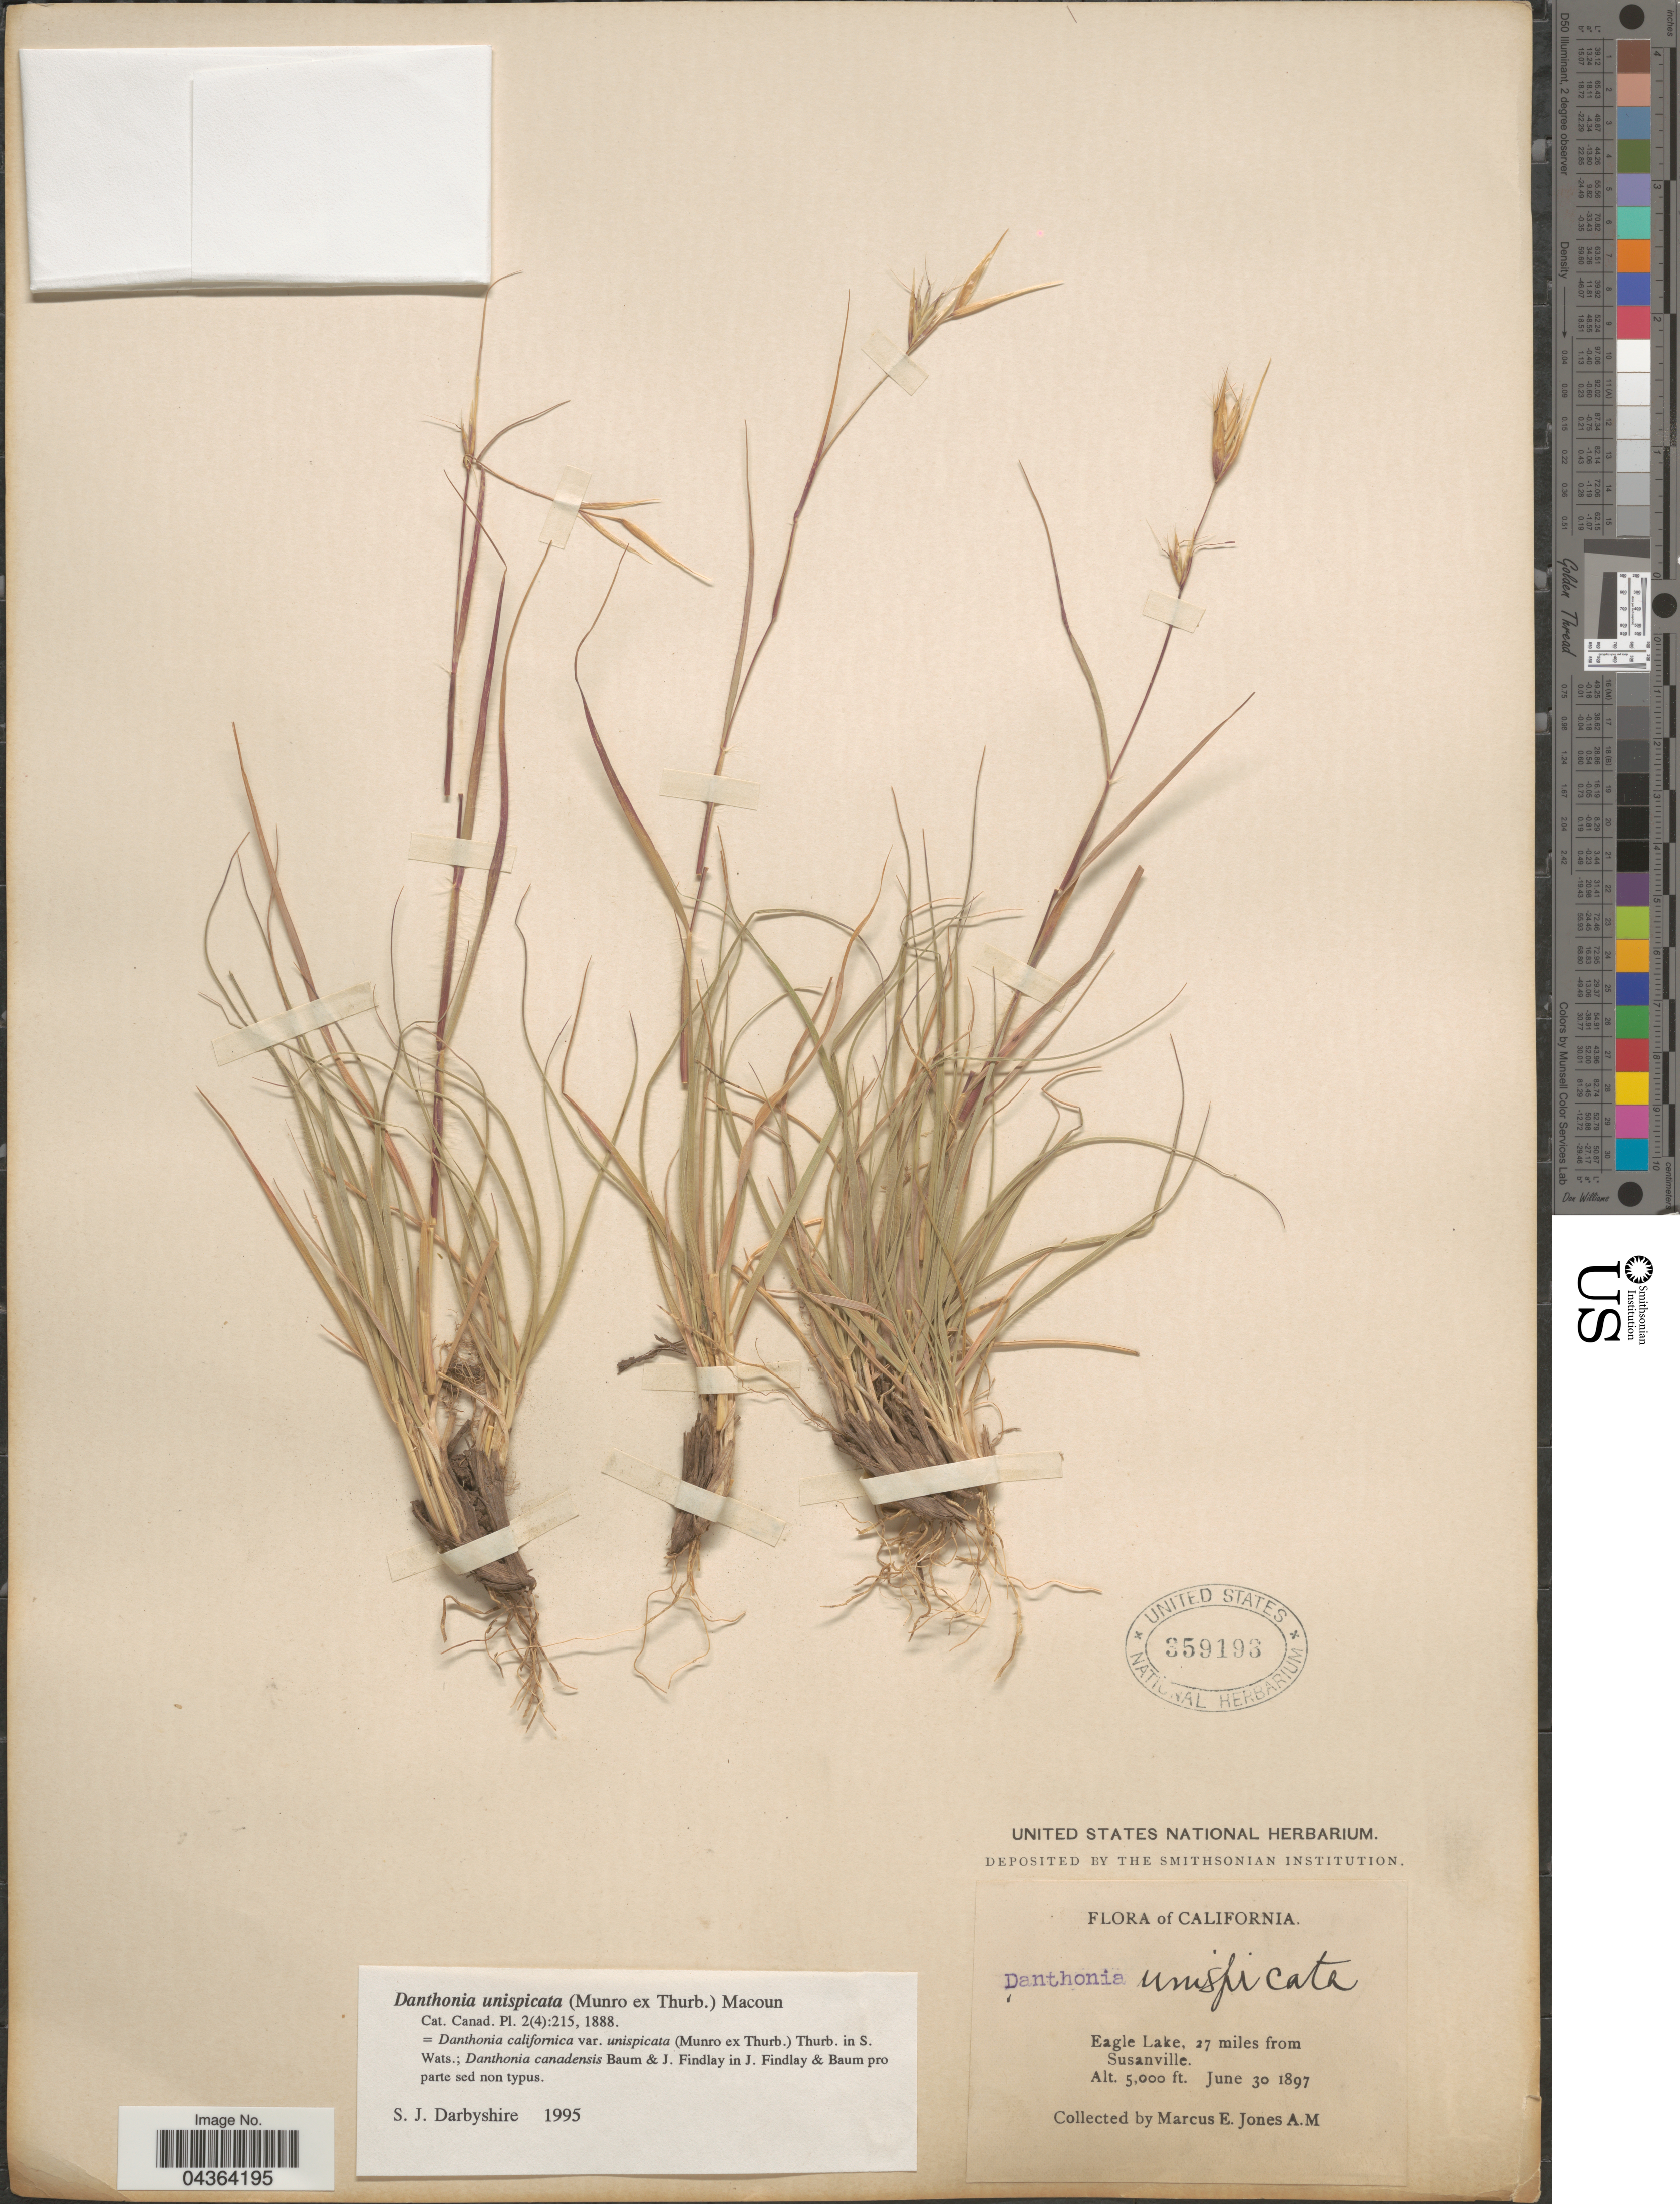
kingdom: Plantae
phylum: Tracheophyta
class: Liliopsida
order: Poales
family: Poaceae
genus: Danthonia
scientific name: Danthonia unispicata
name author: (Thurb.) Munro ex Macoun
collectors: M. E. Jones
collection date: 1897-06-30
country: United States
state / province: California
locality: Eagle Lake, 27 miles from Susanville.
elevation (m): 1524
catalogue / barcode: US 359193